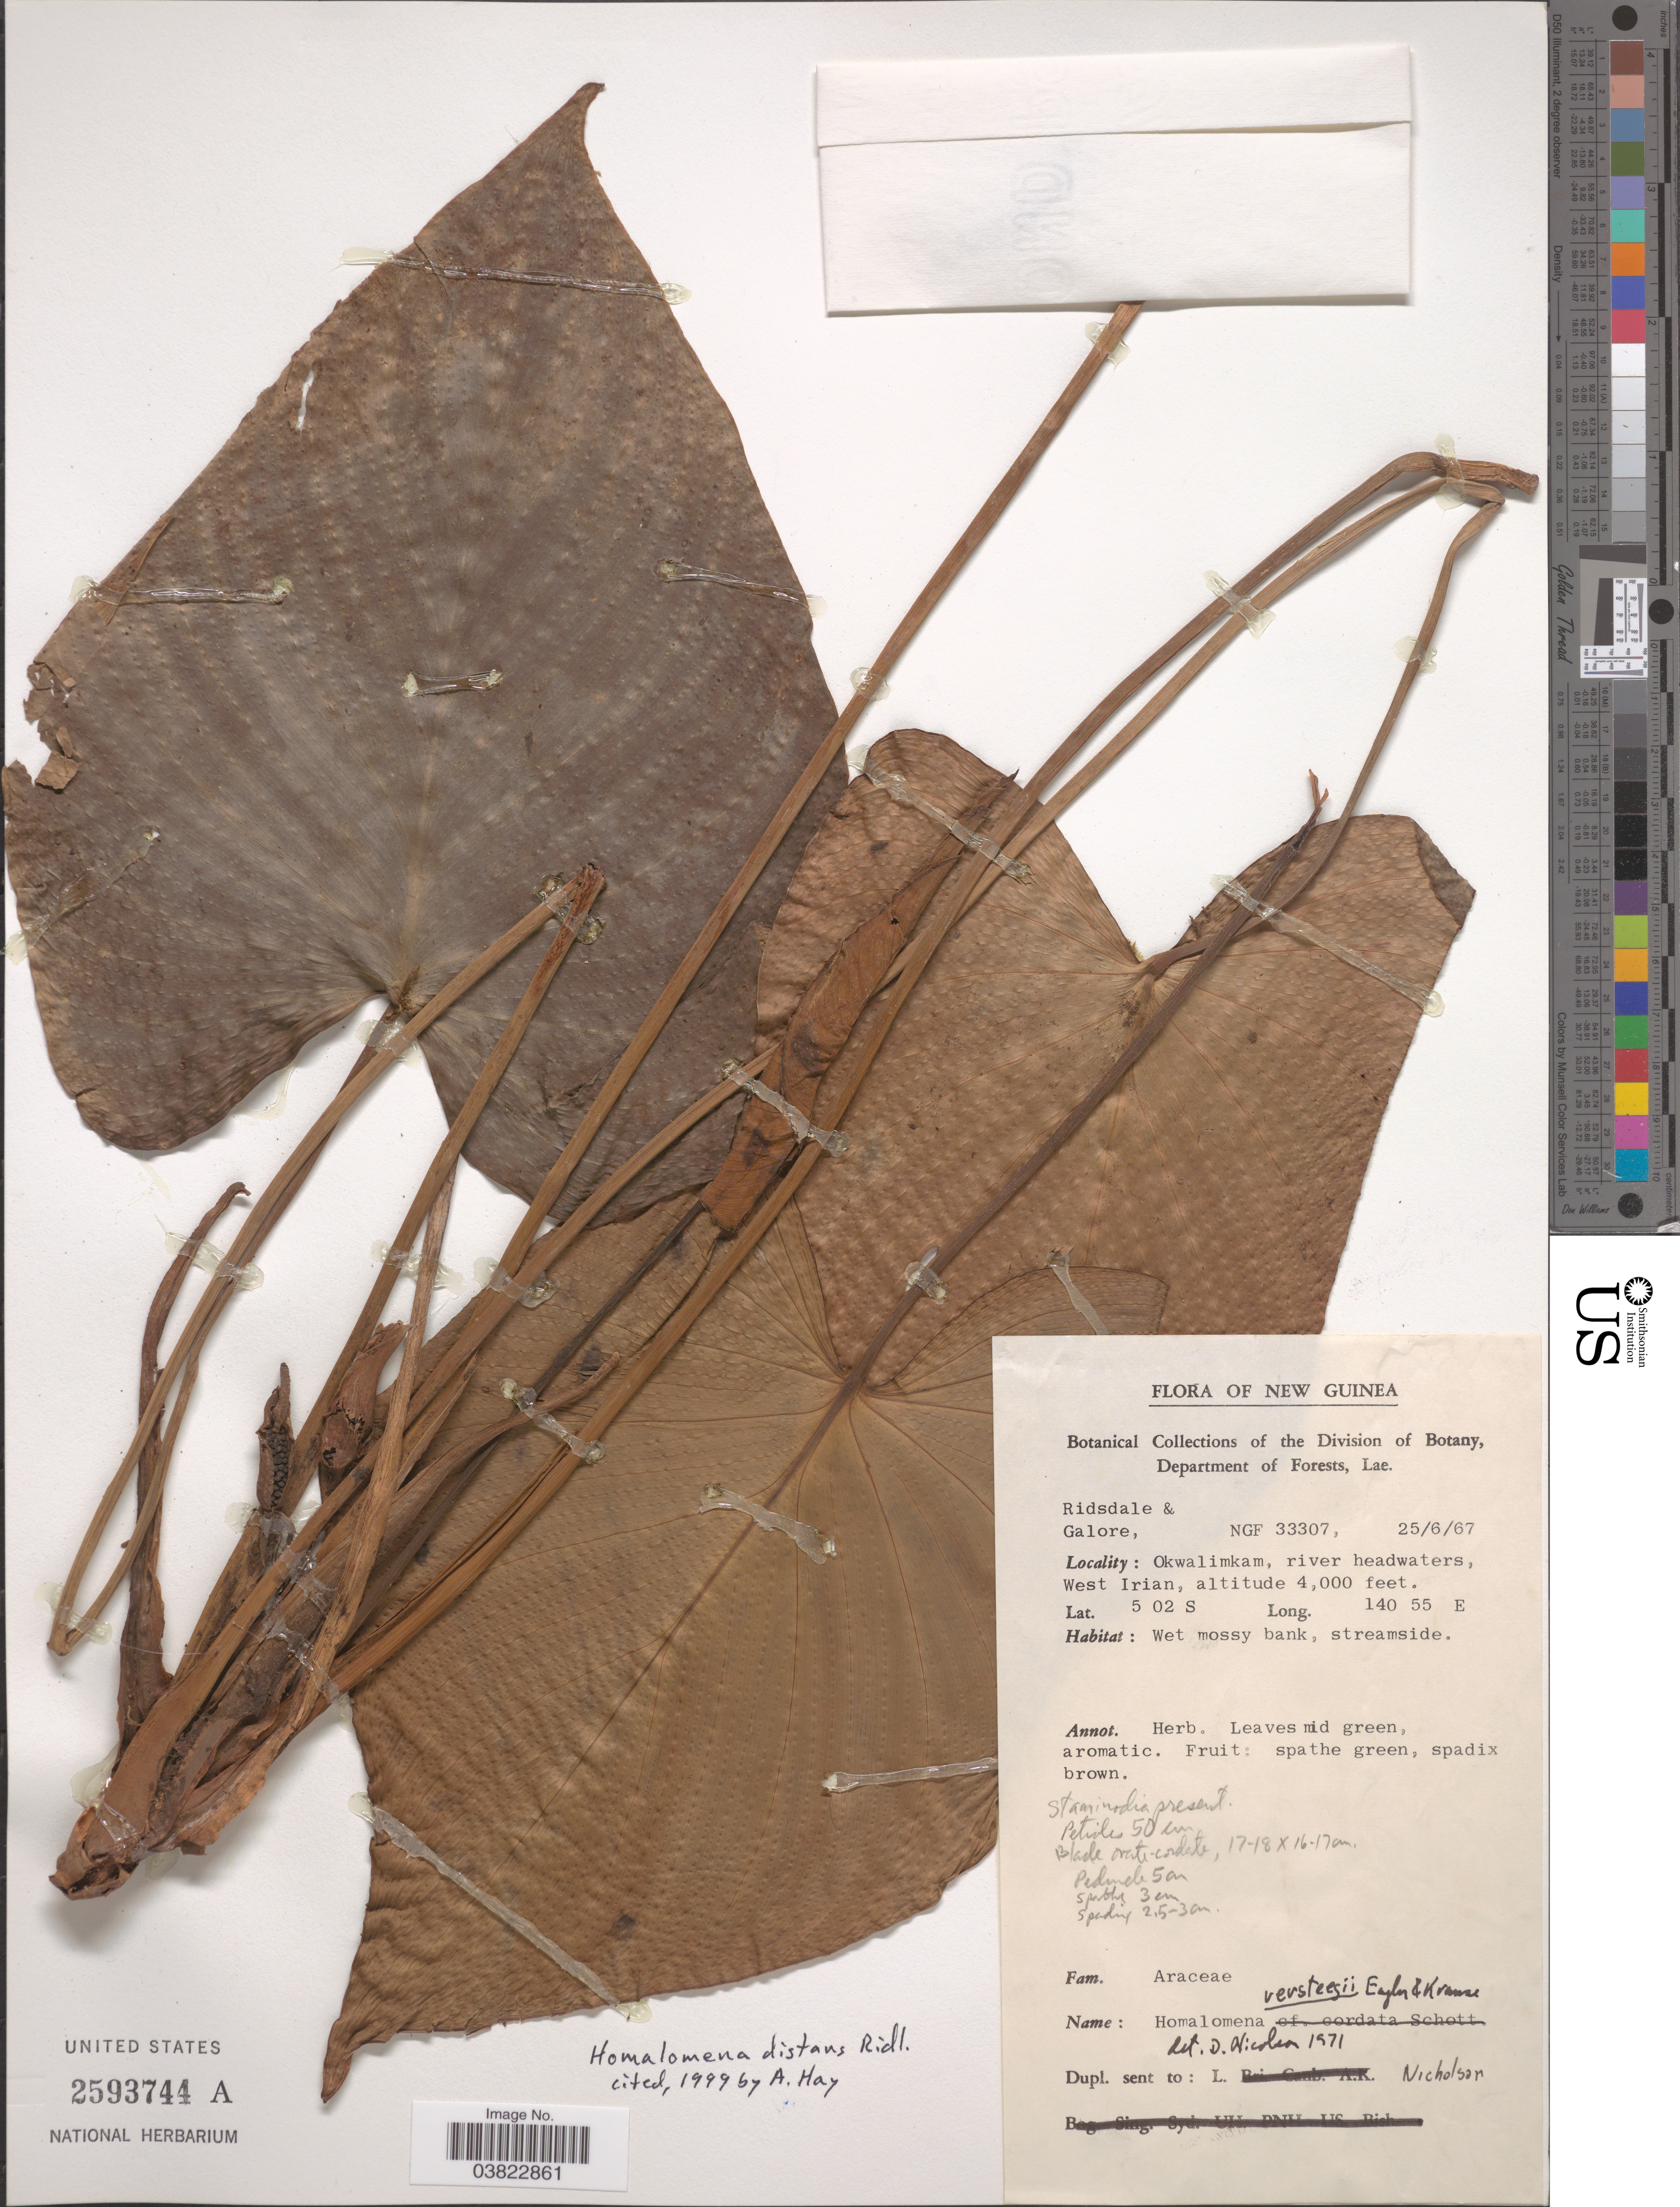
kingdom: Plantae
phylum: Tracheophyta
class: Liliopsida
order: Alismatales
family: Araceae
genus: Homalomena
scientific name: Homalomena distans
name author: Ridl.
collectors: C. E. Ridsdale & -. Galore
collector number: NFG 33307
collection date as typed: Transcribed d/m/y: 25/6/67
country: Indonesia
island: New Guinea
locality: New Guinea. Okwalimkam, river headwaters, West Irian.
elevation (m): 1219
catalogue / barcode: US 2693744A